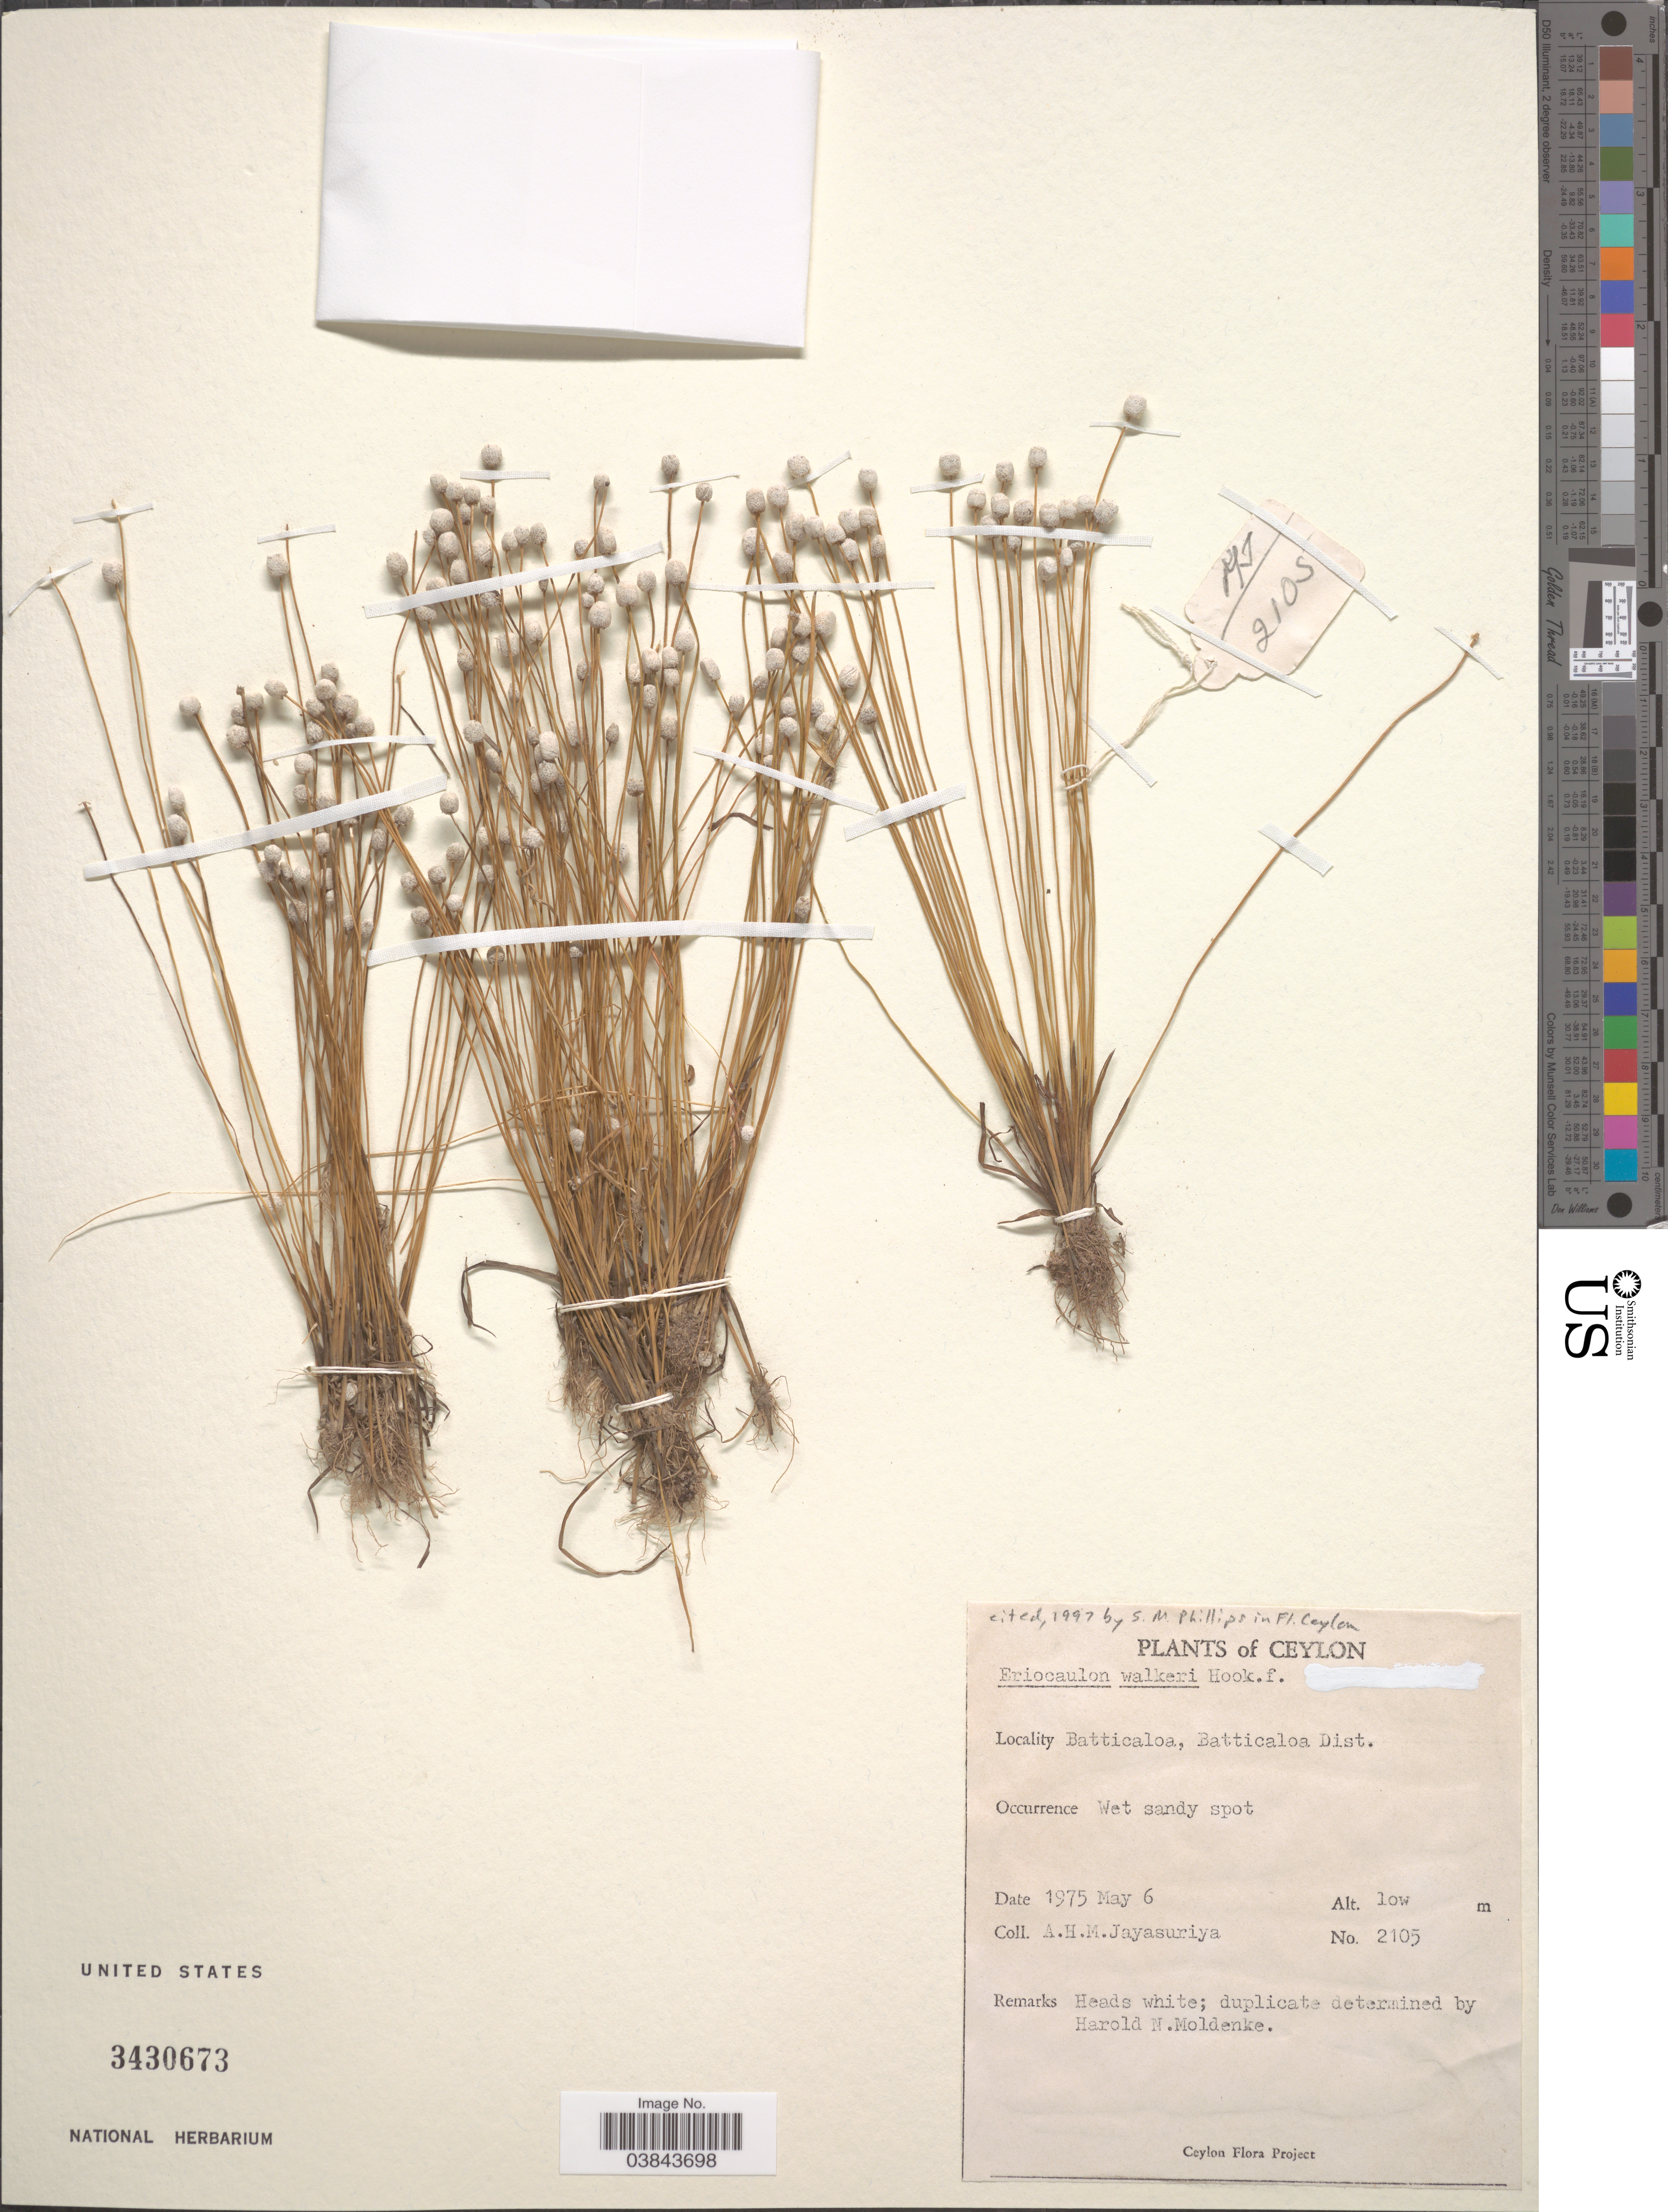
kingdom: Plantae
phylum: Tracheophyta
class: Liliopsida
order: Poales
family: Eriocaulaceae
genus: Eriocaulon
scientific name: Eriocaulon walkeri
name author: Hook. f.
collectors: A. H. Jayasuriya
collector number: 2105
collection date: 1975-05-06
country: Sri Lanka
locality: Ceylon. Batticaloa, Batticaloa Dist.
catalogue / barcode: US 3430673